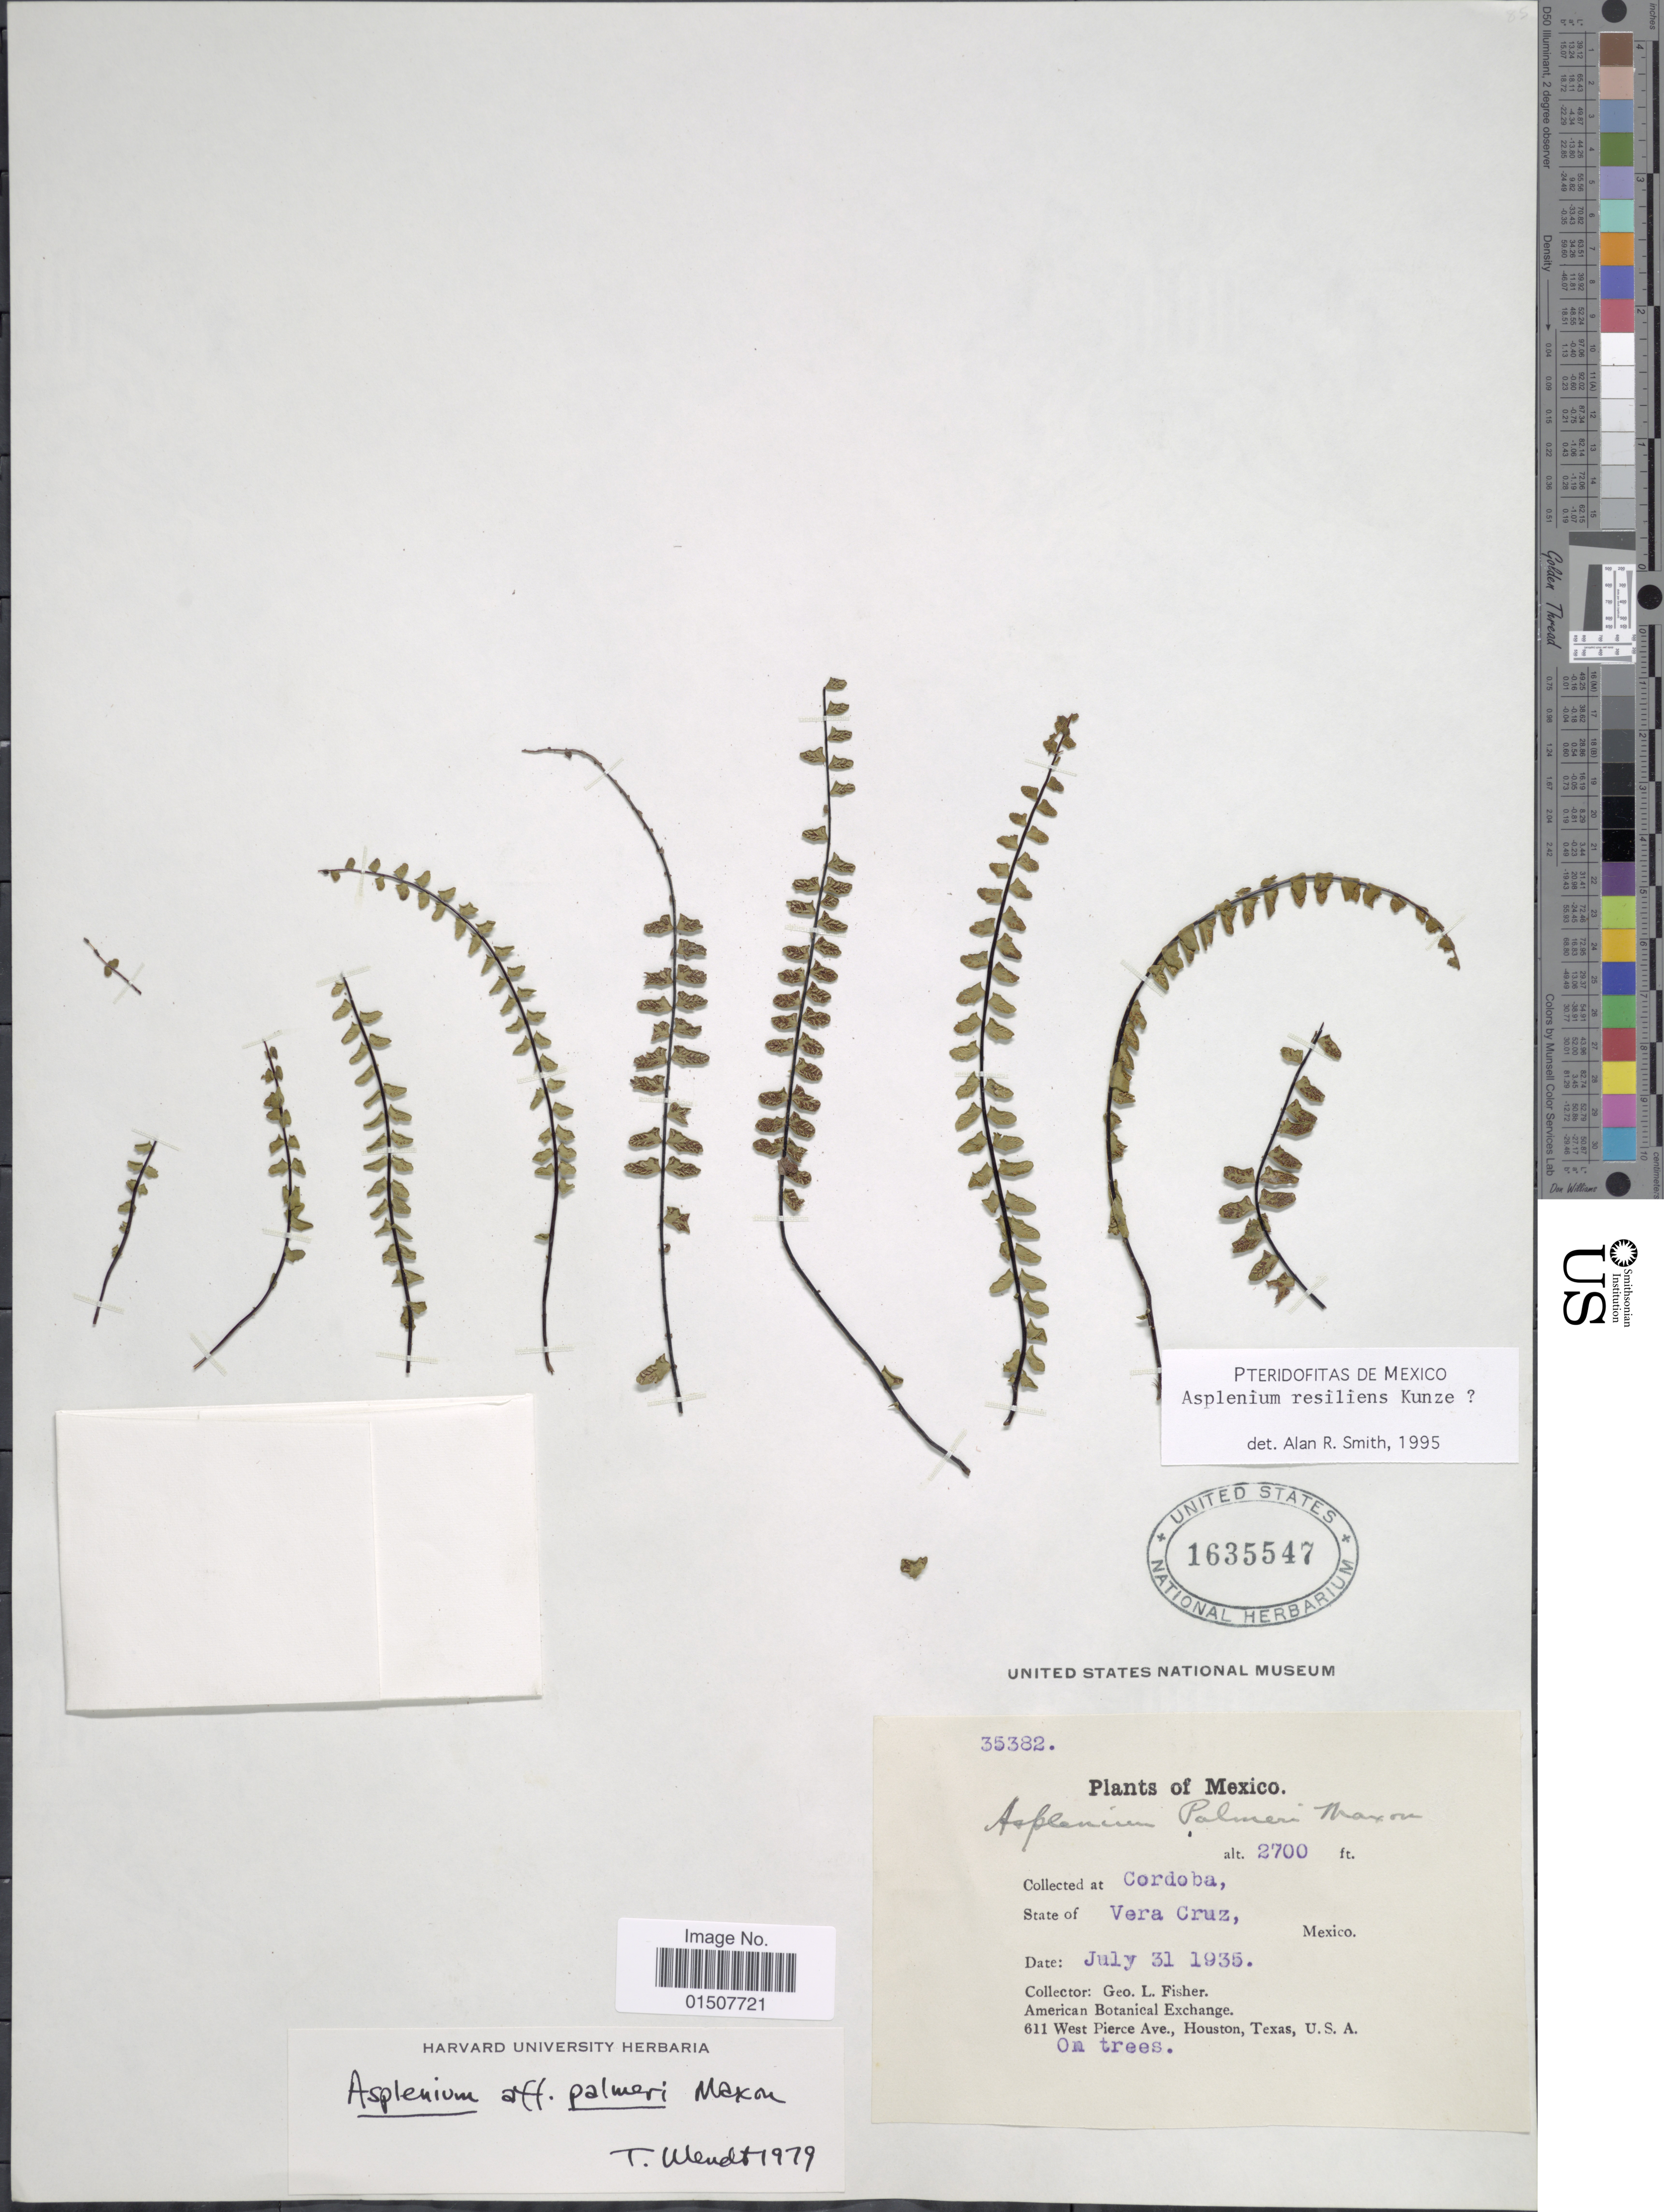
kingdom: Plantae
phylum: Tracheophyta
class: Polypodiopsida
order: Polypodiales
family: Aspleniaceae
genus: Asplenium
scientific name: Asplenium resiliens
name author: Kunze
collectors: G. L. Fisher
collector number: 35382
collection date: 1935-07-31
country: Mexico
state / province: Veracruz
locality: Cordoba, Vera Cruz, Mexico.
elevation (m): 2700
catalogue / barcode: US 1635547